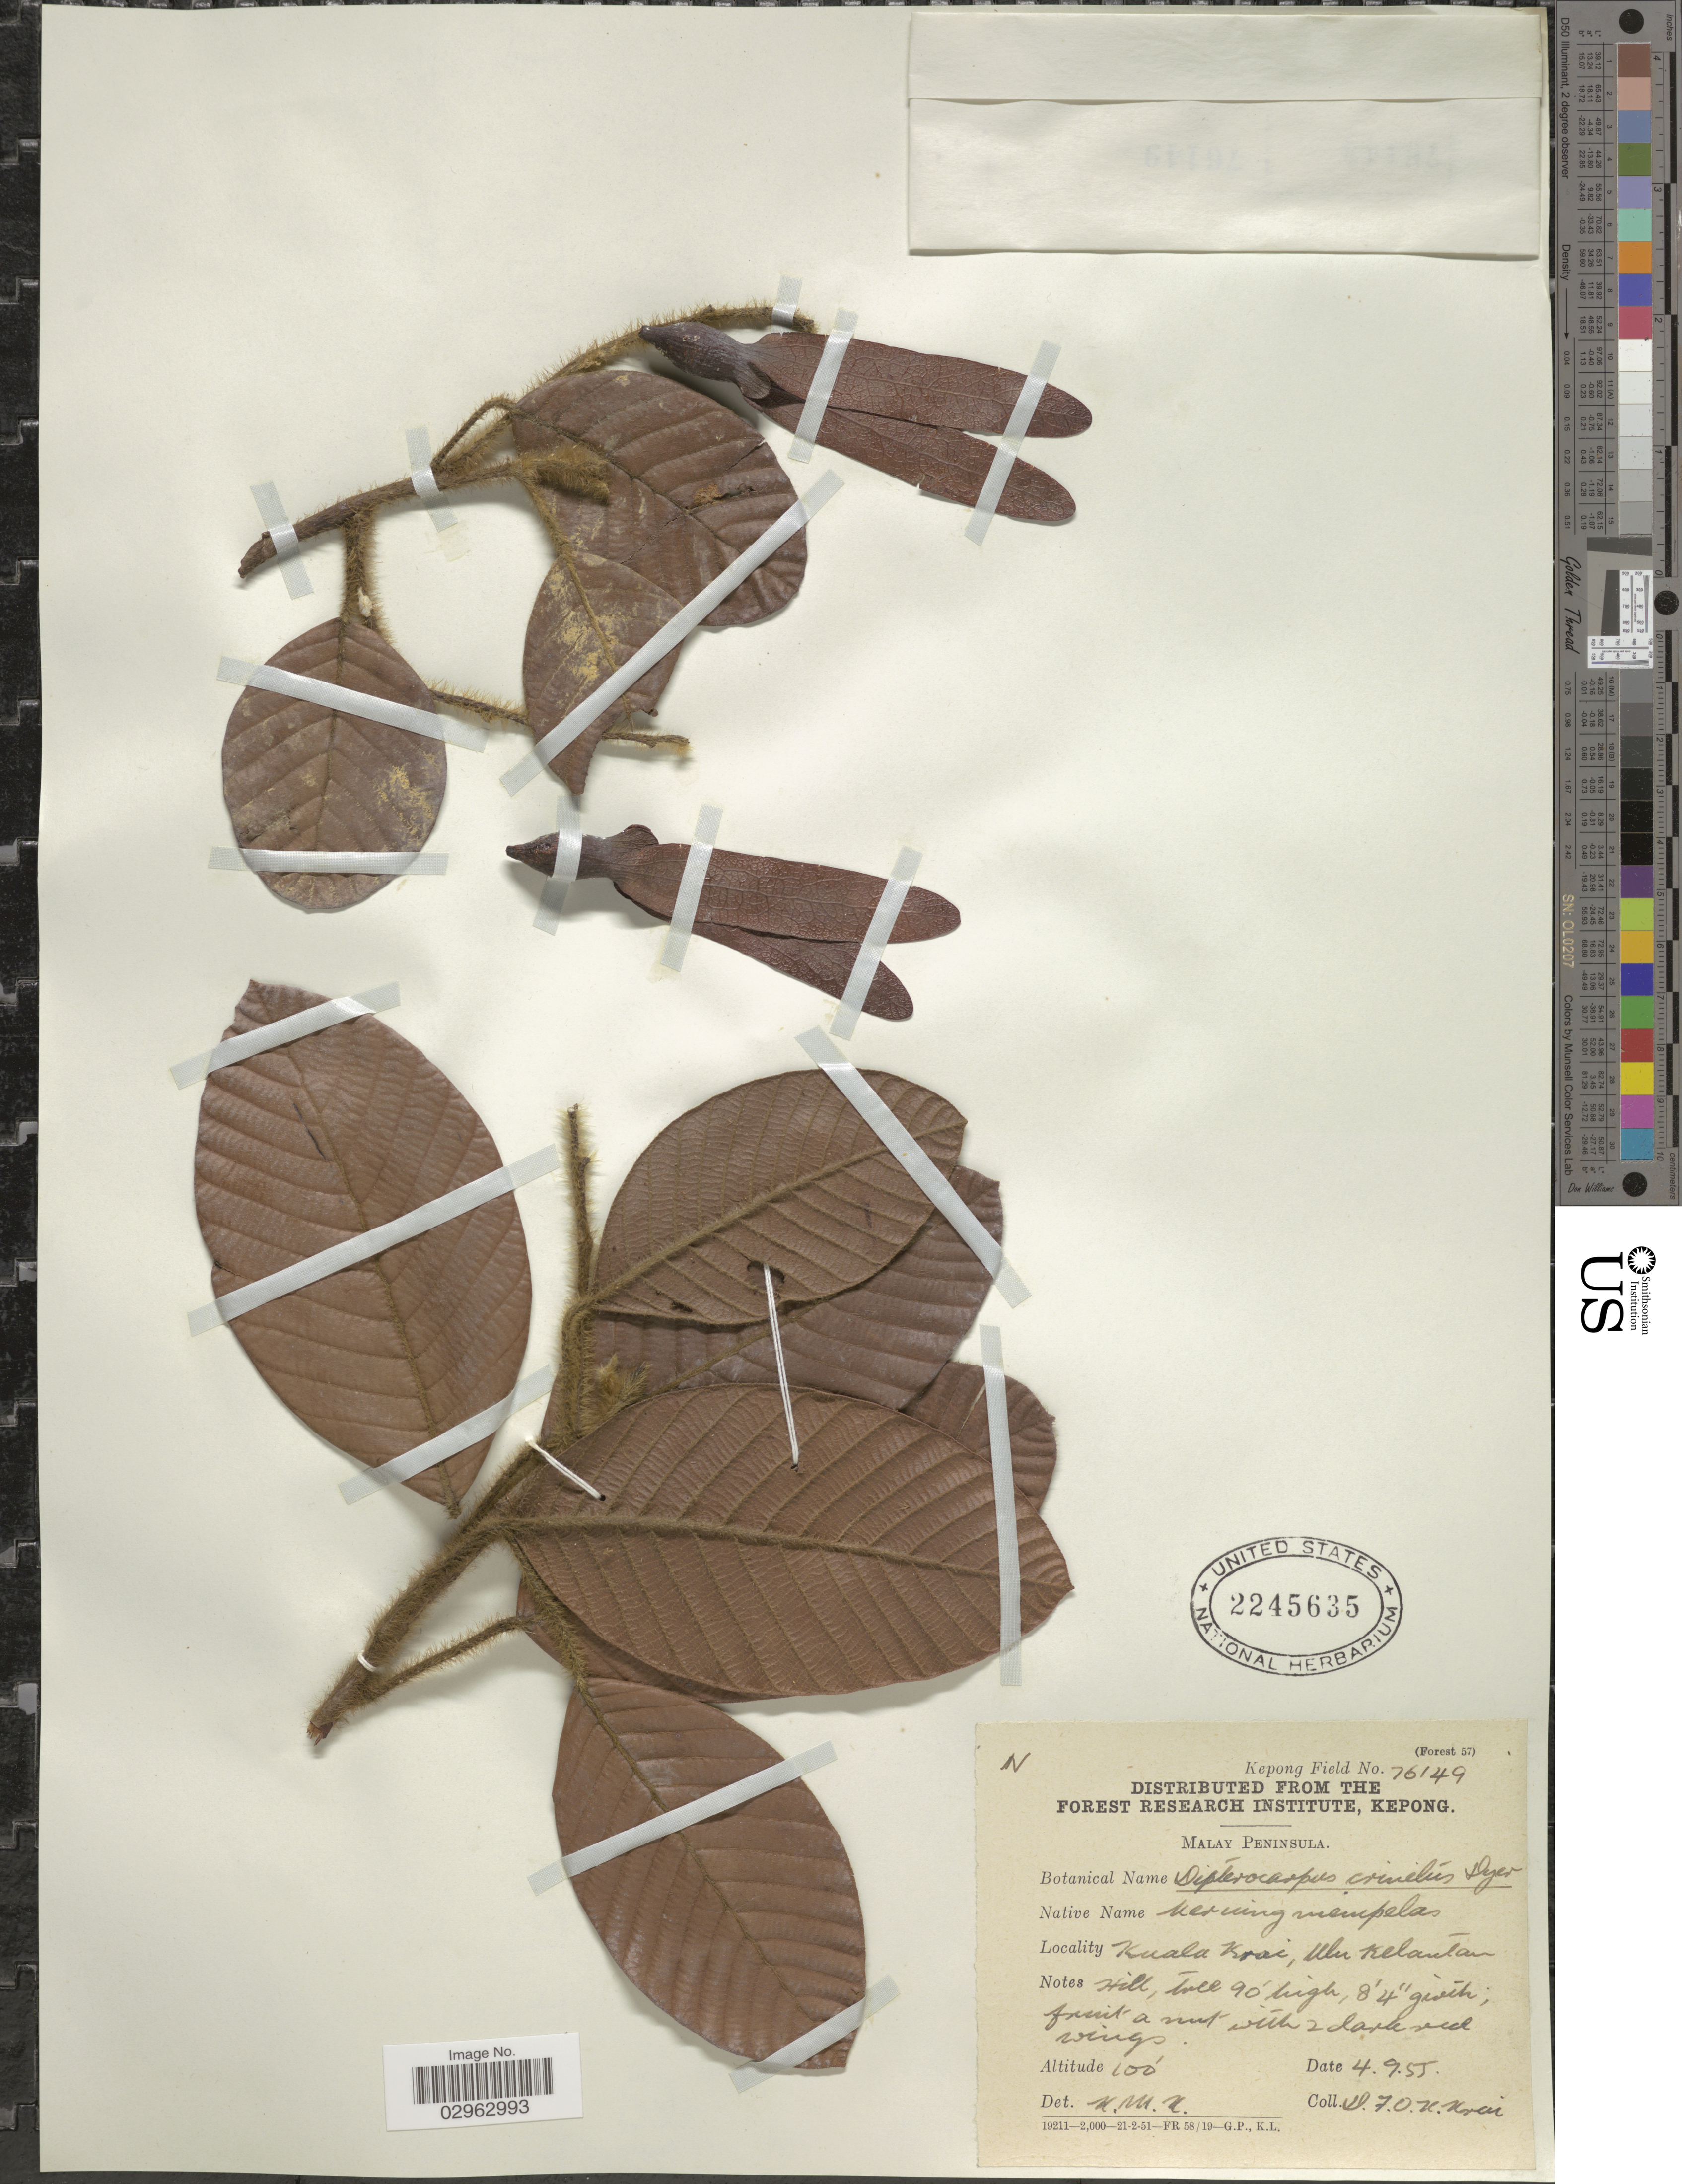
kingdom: Plantae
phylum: Tracheophyta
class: Magnoliopsida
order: Malvales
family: Dipterocarpaceae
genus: Dipterocarpus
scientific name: Dipterocarpus crinitus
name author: Dyer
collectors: D. Krai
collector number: Kepong Field? 76149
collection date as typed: Transcribed d/m/y: 4/9/55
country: Malaysia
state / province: Kelantan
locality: Malay Peninsula. Kuala Krai, Ulu Kelantan.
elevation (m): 30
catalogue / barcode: US 2245635